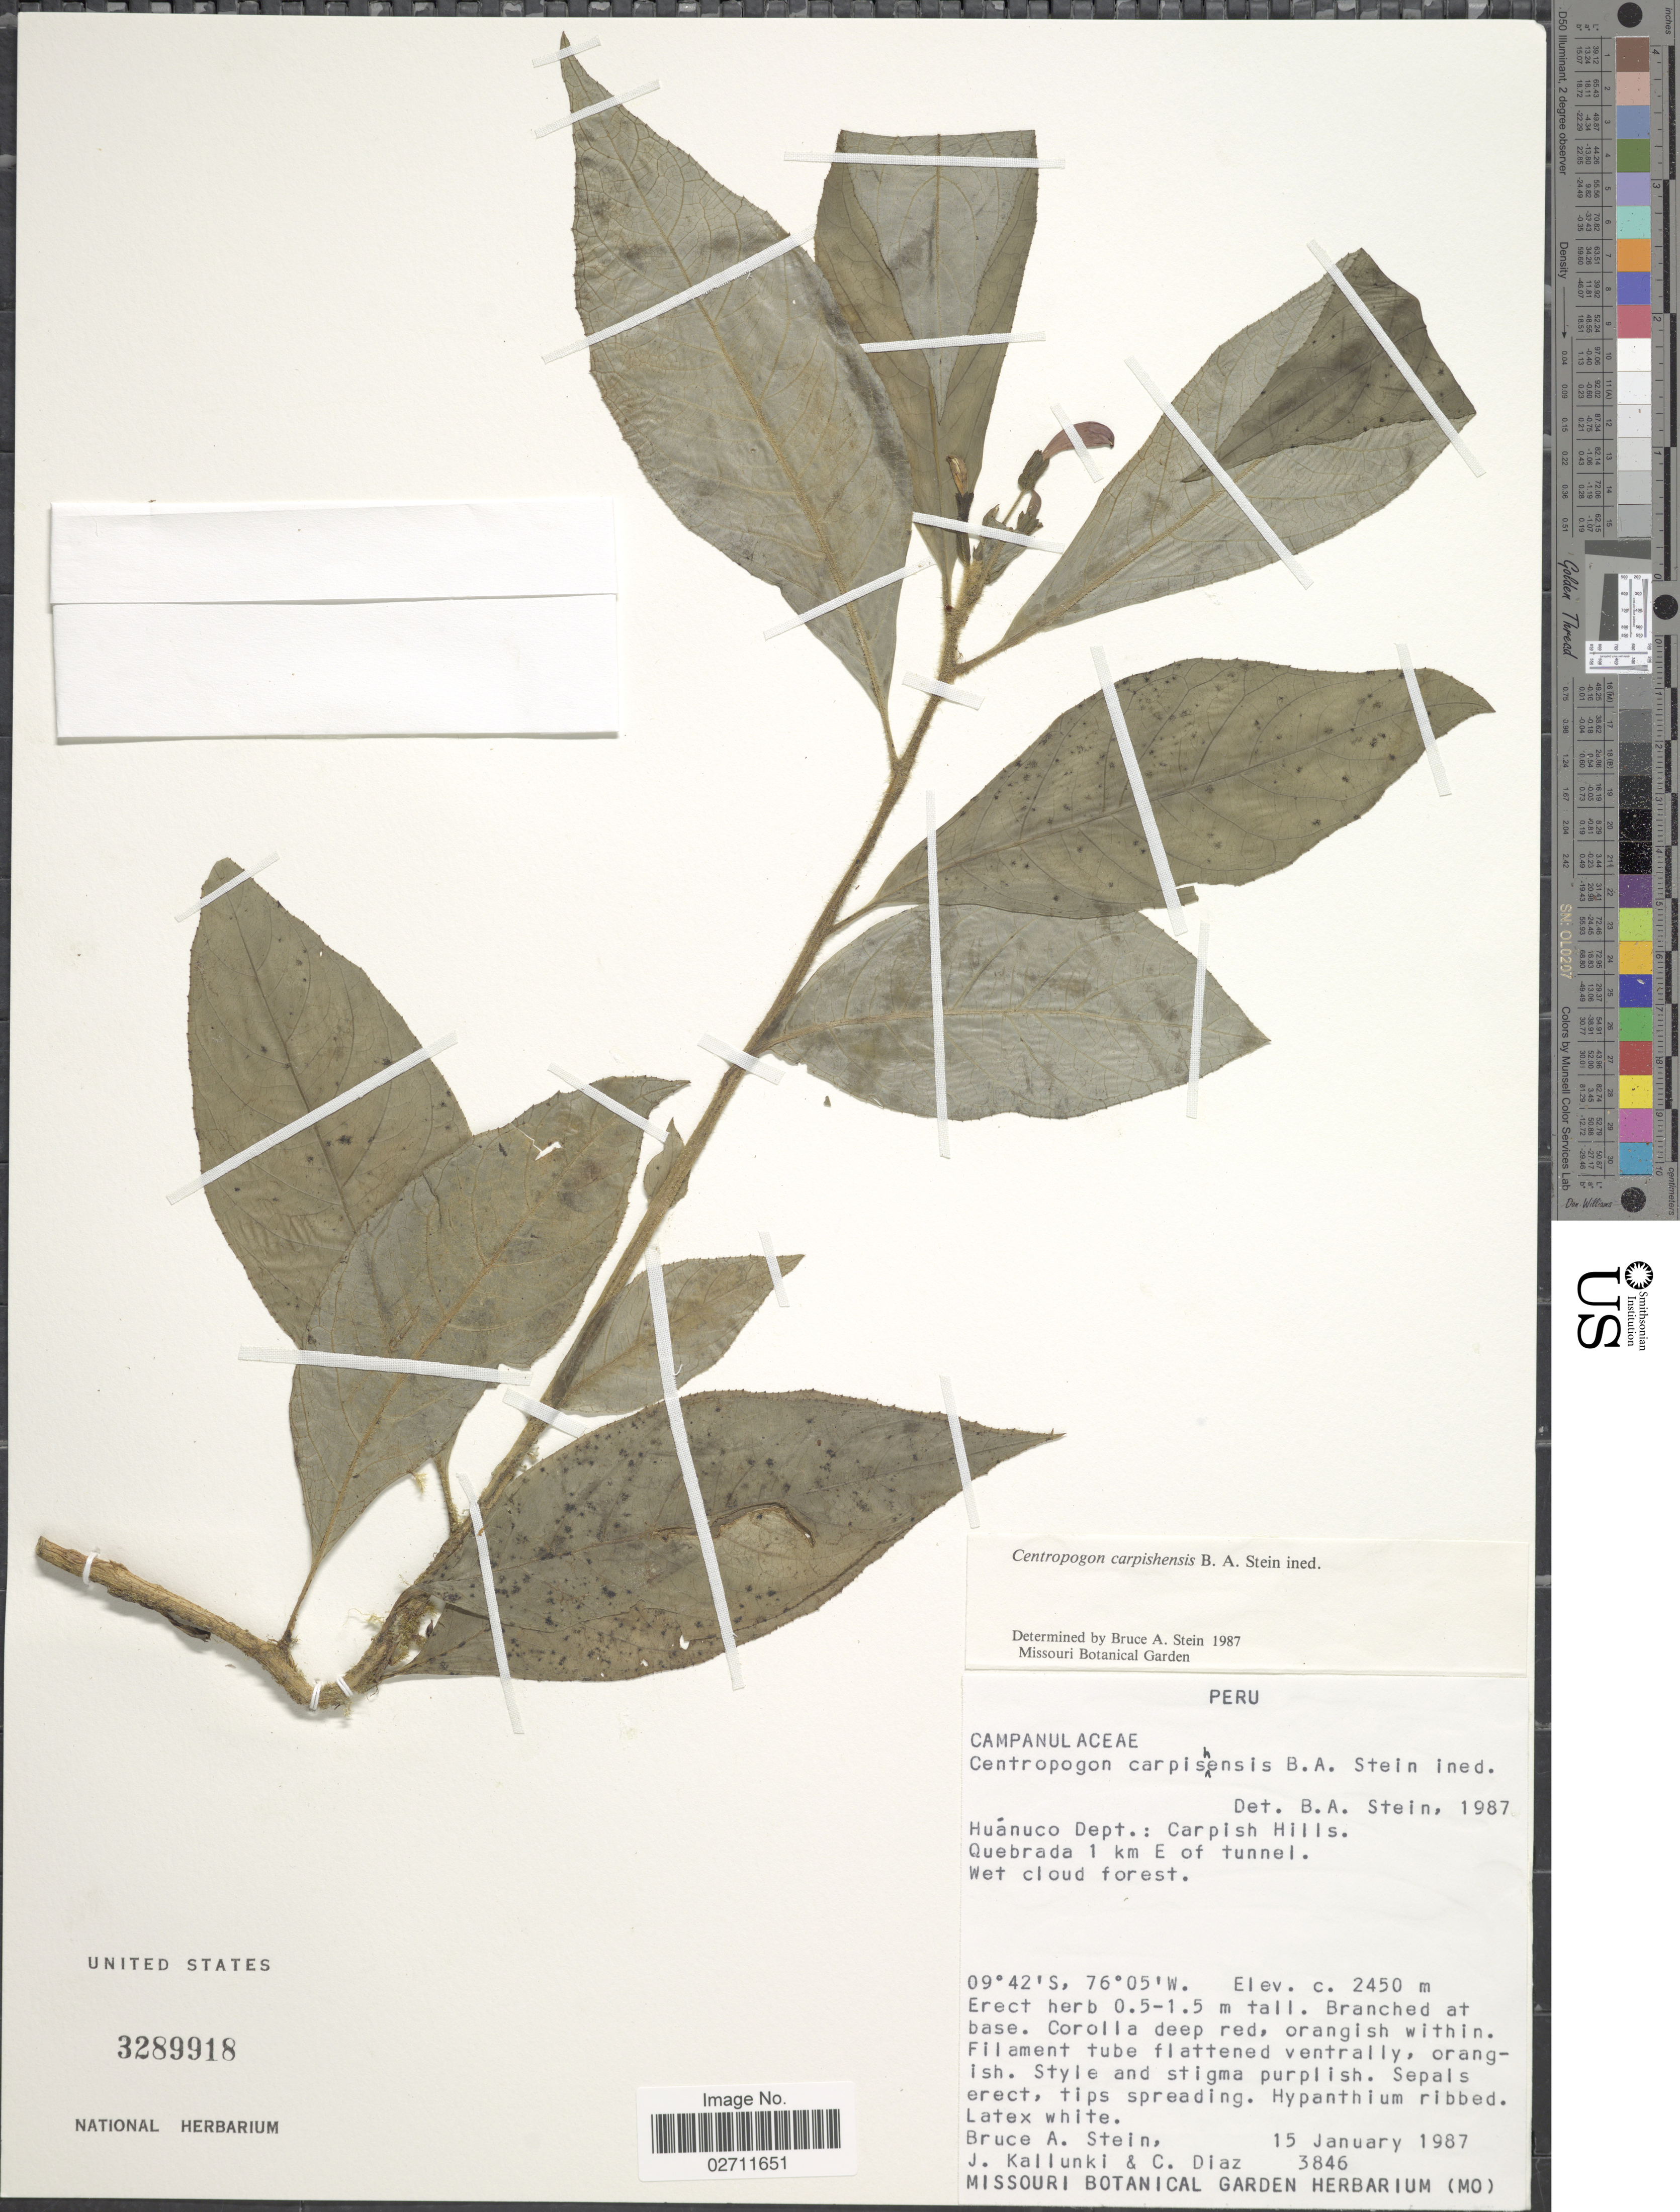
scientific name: unpublished name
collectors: B. A. Stein, J. Kallunki & C. Díaz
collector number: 3846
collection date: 1987-01-15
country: Peru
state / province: Huánuco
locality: Carpish Hills, Quebrada 1 km E of tunnel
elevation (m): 2450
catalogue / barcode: US 3289918